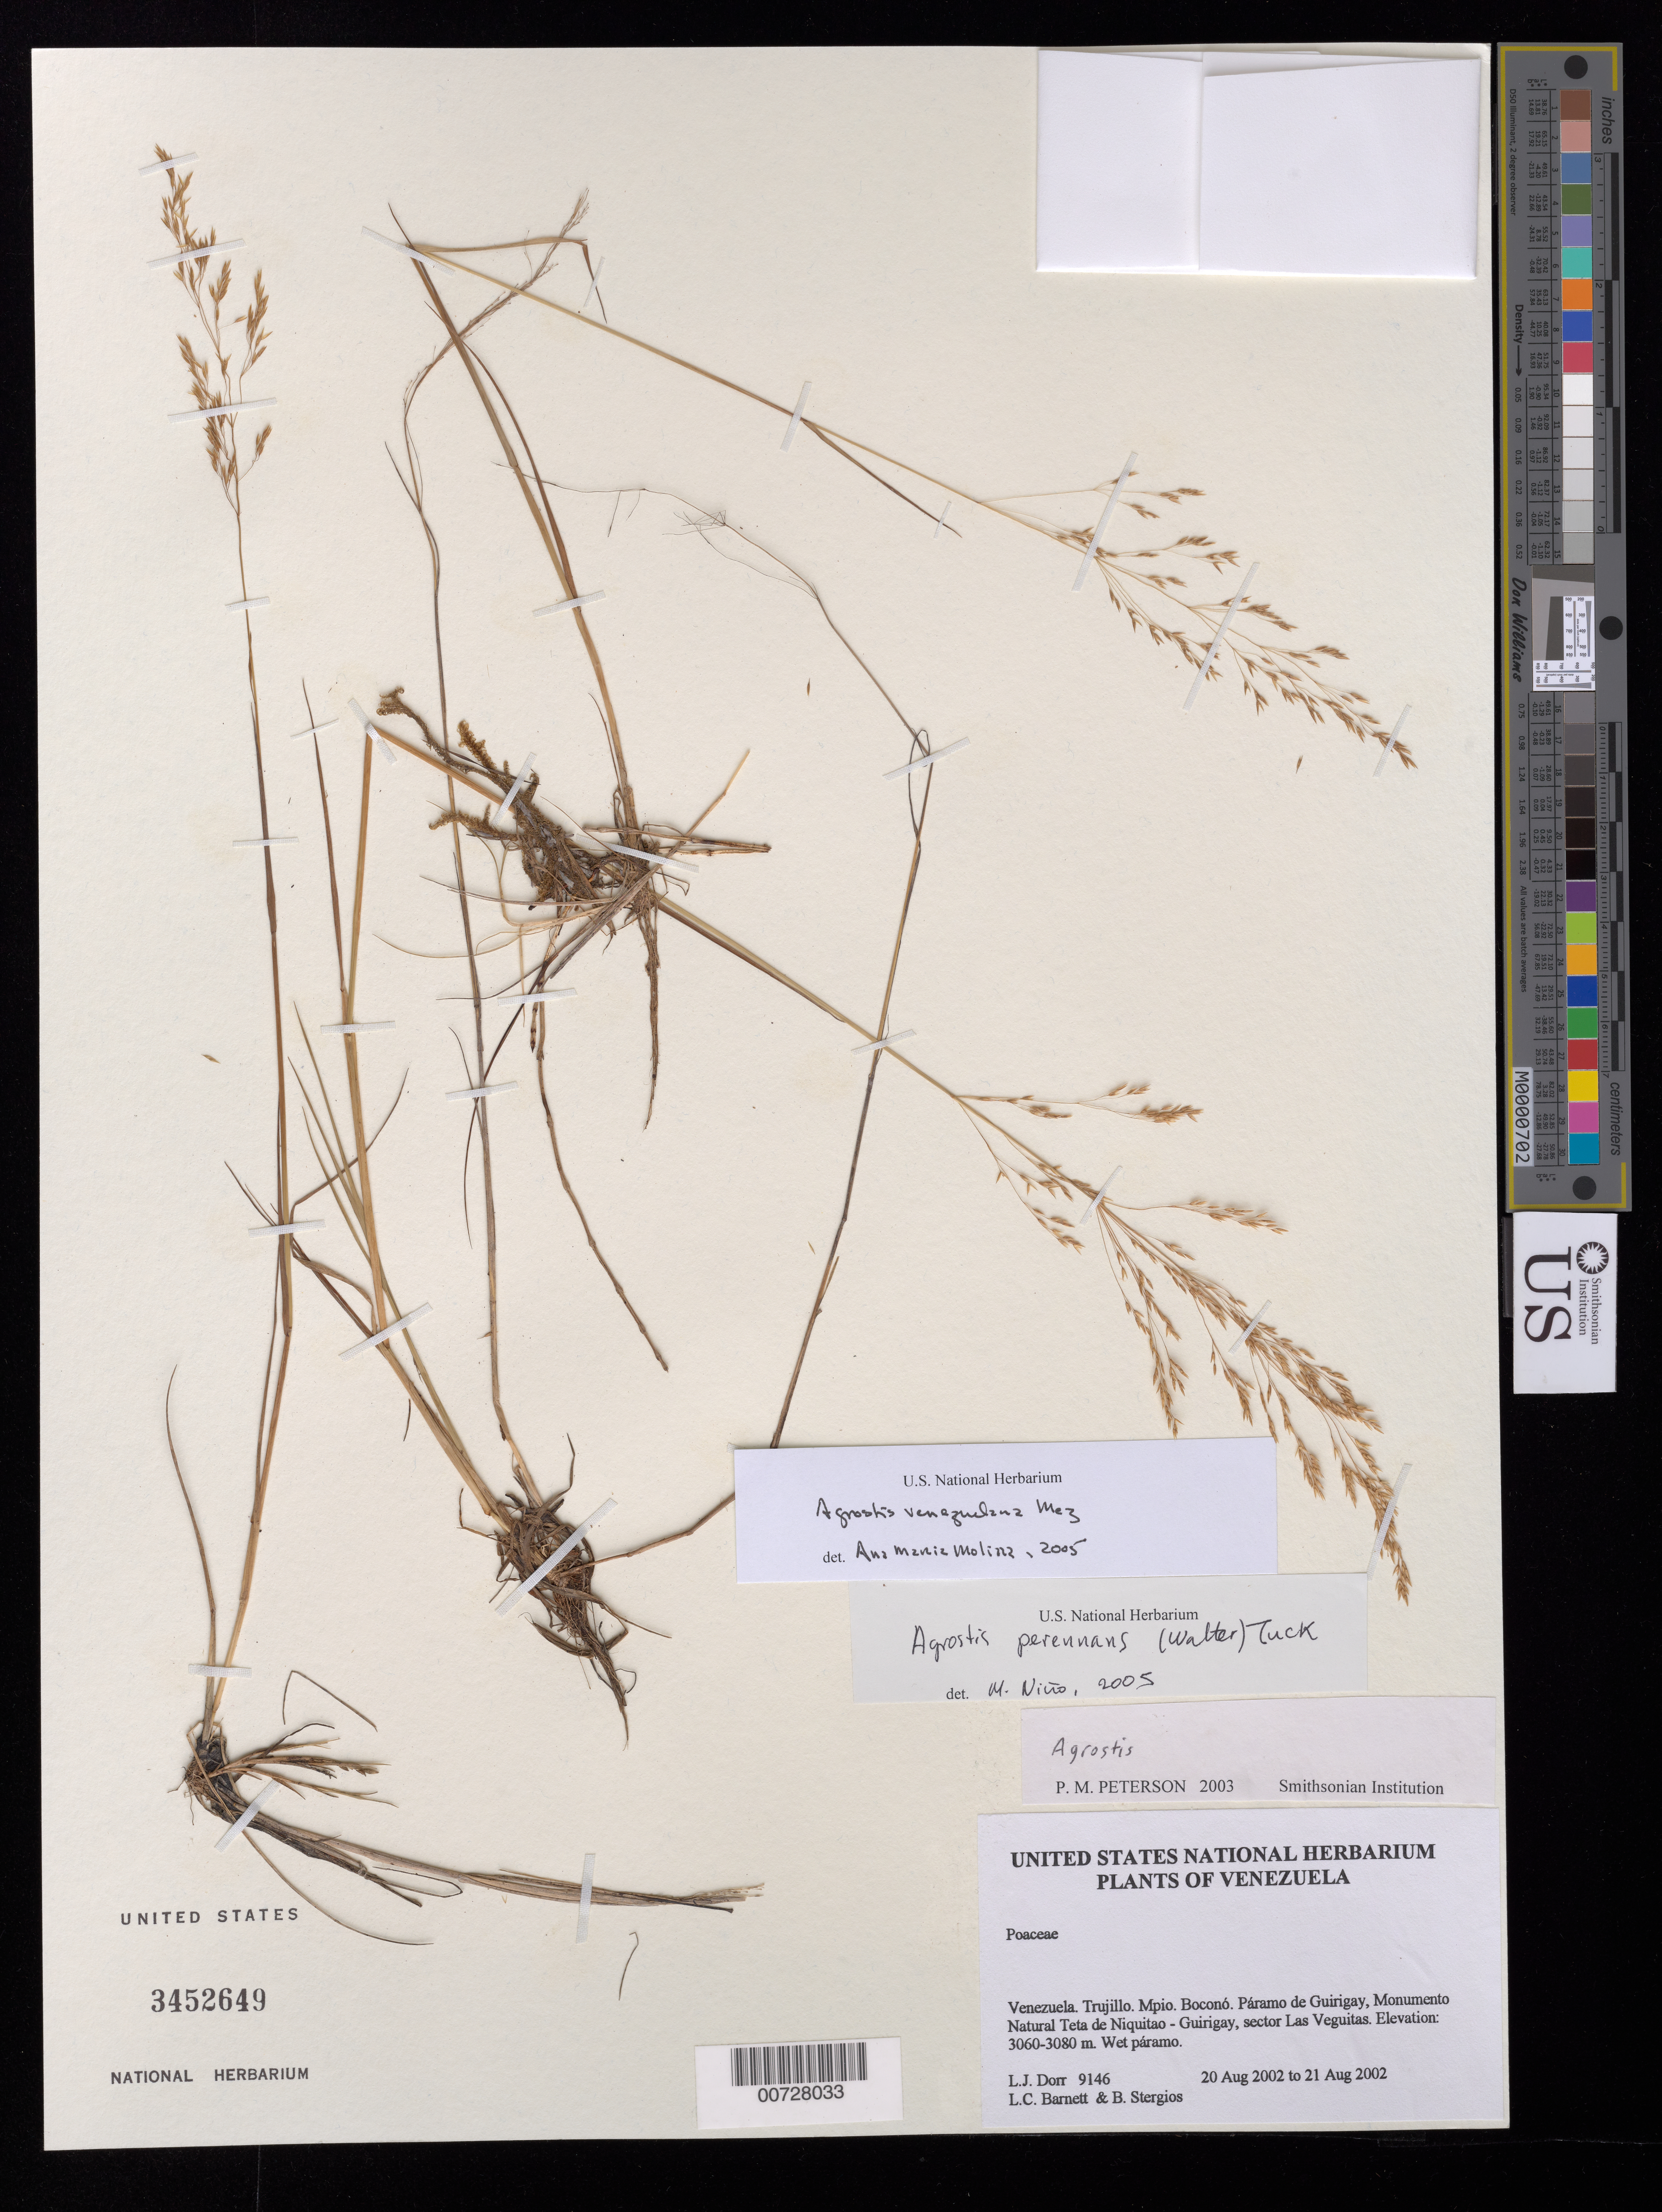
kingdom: Plantae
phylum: Tracheophyta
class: Liliopsida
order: Poales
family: Poaceae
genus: Agrostis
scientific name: Agrostis venezuelana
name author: Mez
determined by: Molina, Ana M. de R.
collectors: L. J. Dorr, L. C. Barnett & B. G. Stergios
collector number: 9146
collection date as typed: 20 Aug 2002 to 21 Aug 2002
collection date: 2002-08-20/2002-08-21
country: Venezuela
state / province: Trujillo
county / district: Boconó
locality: Páramo de Guirigay, Monumento Natural Teta de Niquitao - Guirigay, sector Las Veguitas.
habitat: Wet páramo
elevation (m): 3060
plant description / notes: PORT, US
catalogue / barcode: US 3452649